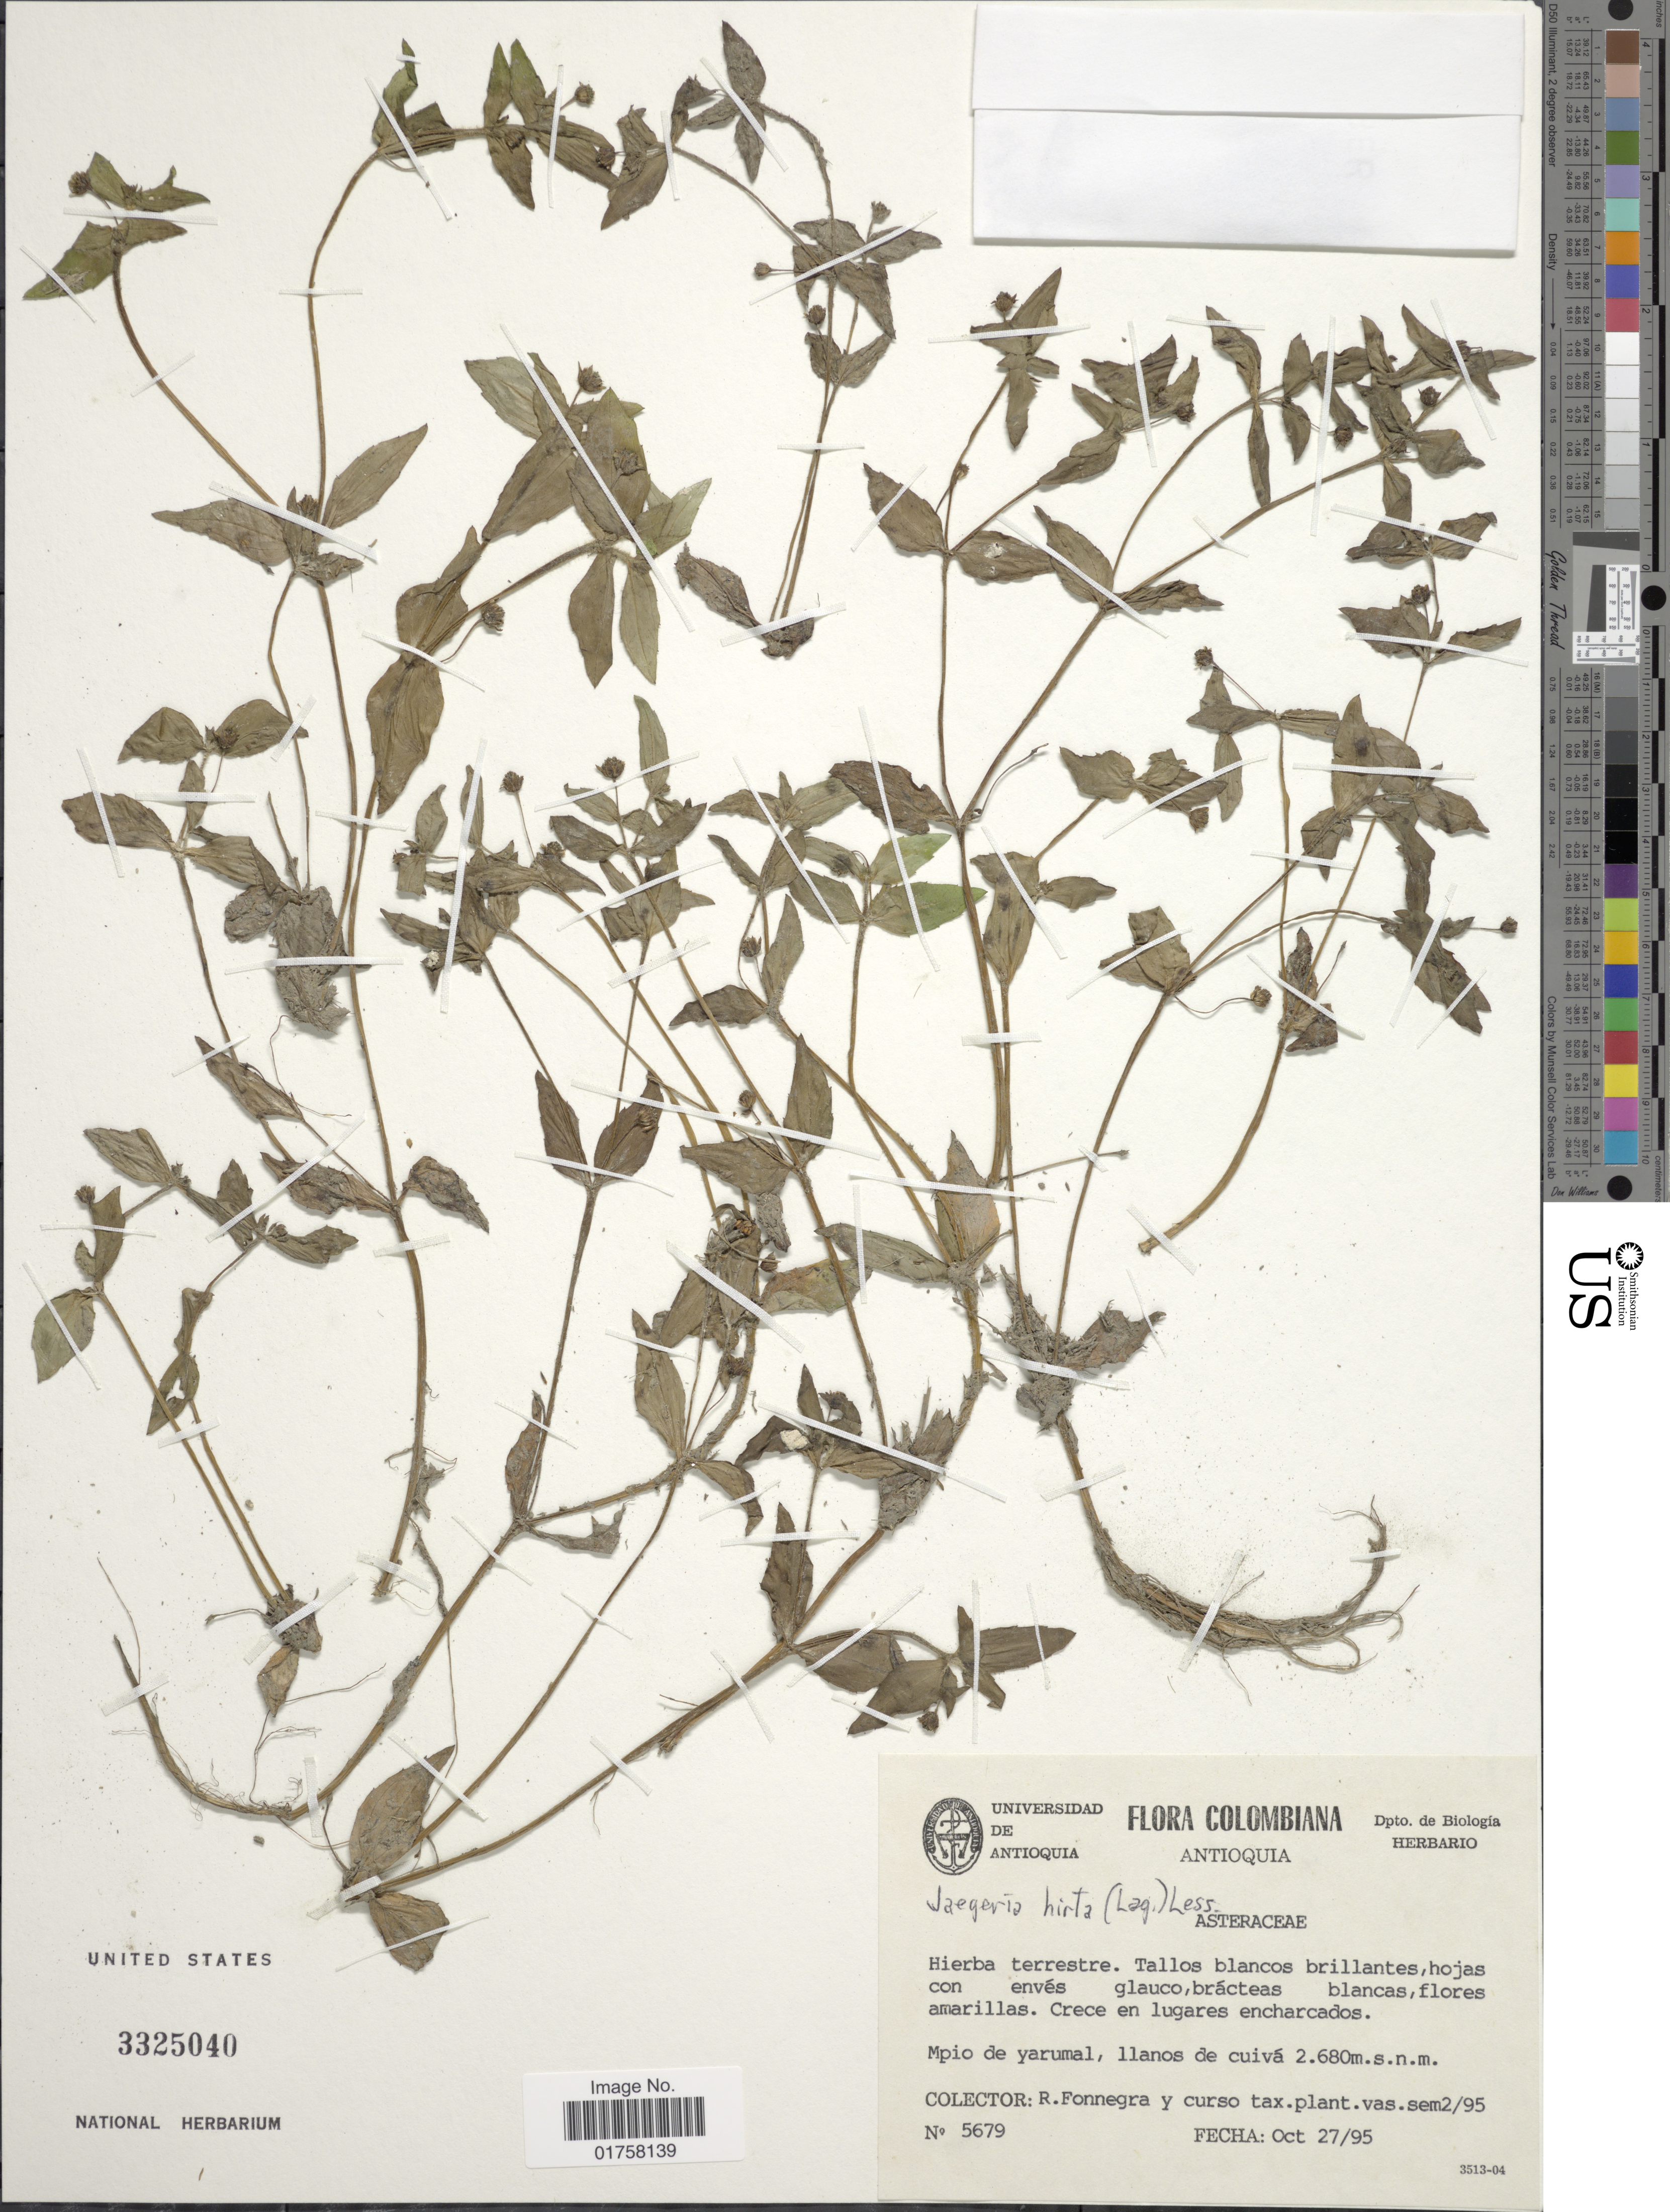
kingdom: Plantae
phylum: Tracheophyta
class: Magnoliopsida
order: Asterales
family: Asteraceae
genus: Jaegeria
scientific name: Jaegeria hirta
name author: (Lag.) Less.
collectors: R. Fonnegra G. & Curso tax. plant. vas. sem. 2/95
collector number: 5679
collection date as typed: Transcribed d/m/y: 27/10/95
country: Colombia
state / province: Antioquia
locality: Mpio de yarumal, llanos de cuivá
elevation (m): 2680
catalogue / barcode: US 3325040